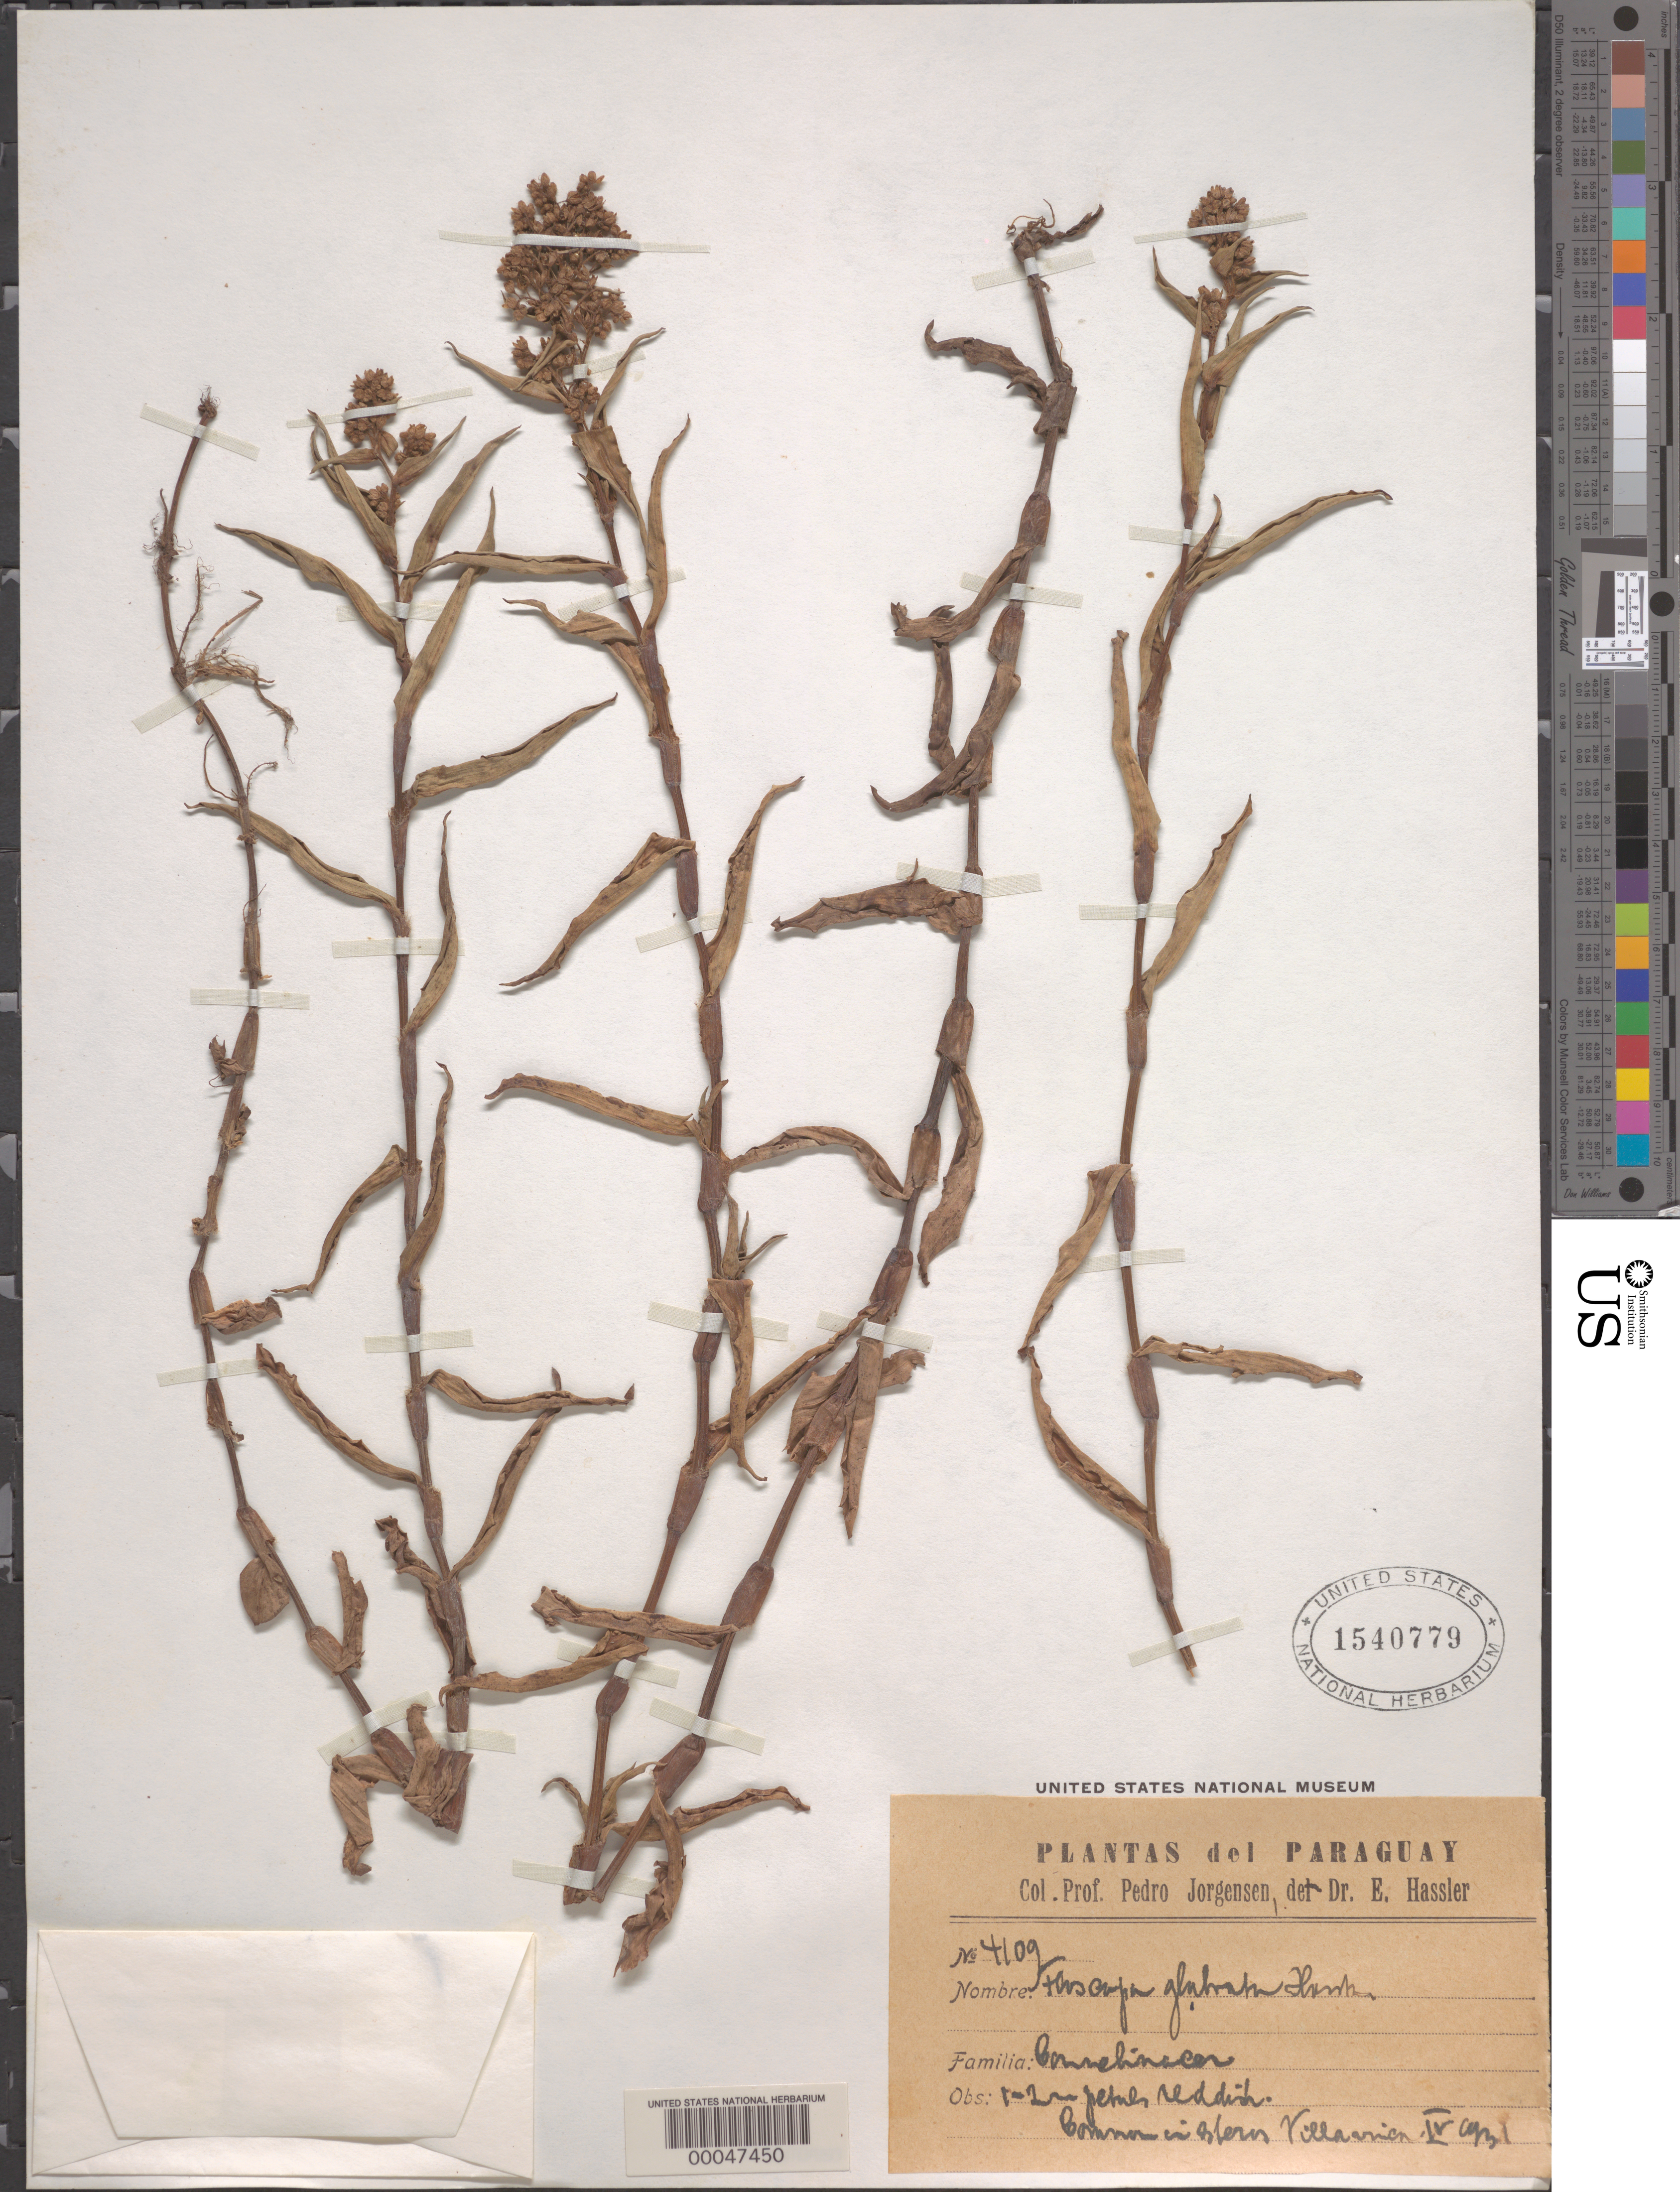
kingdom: Plantae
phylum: Tracheophyta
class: Liliopsida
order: Commelinales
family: Commelinaceae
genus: Floscopa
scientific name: Floscopa glabrata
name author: (Kunth) Hassk.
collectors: P. Jorgensen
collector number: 4109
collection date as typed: Apr 1931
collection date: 1931-04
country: Paraguay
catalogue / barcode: US 1540779